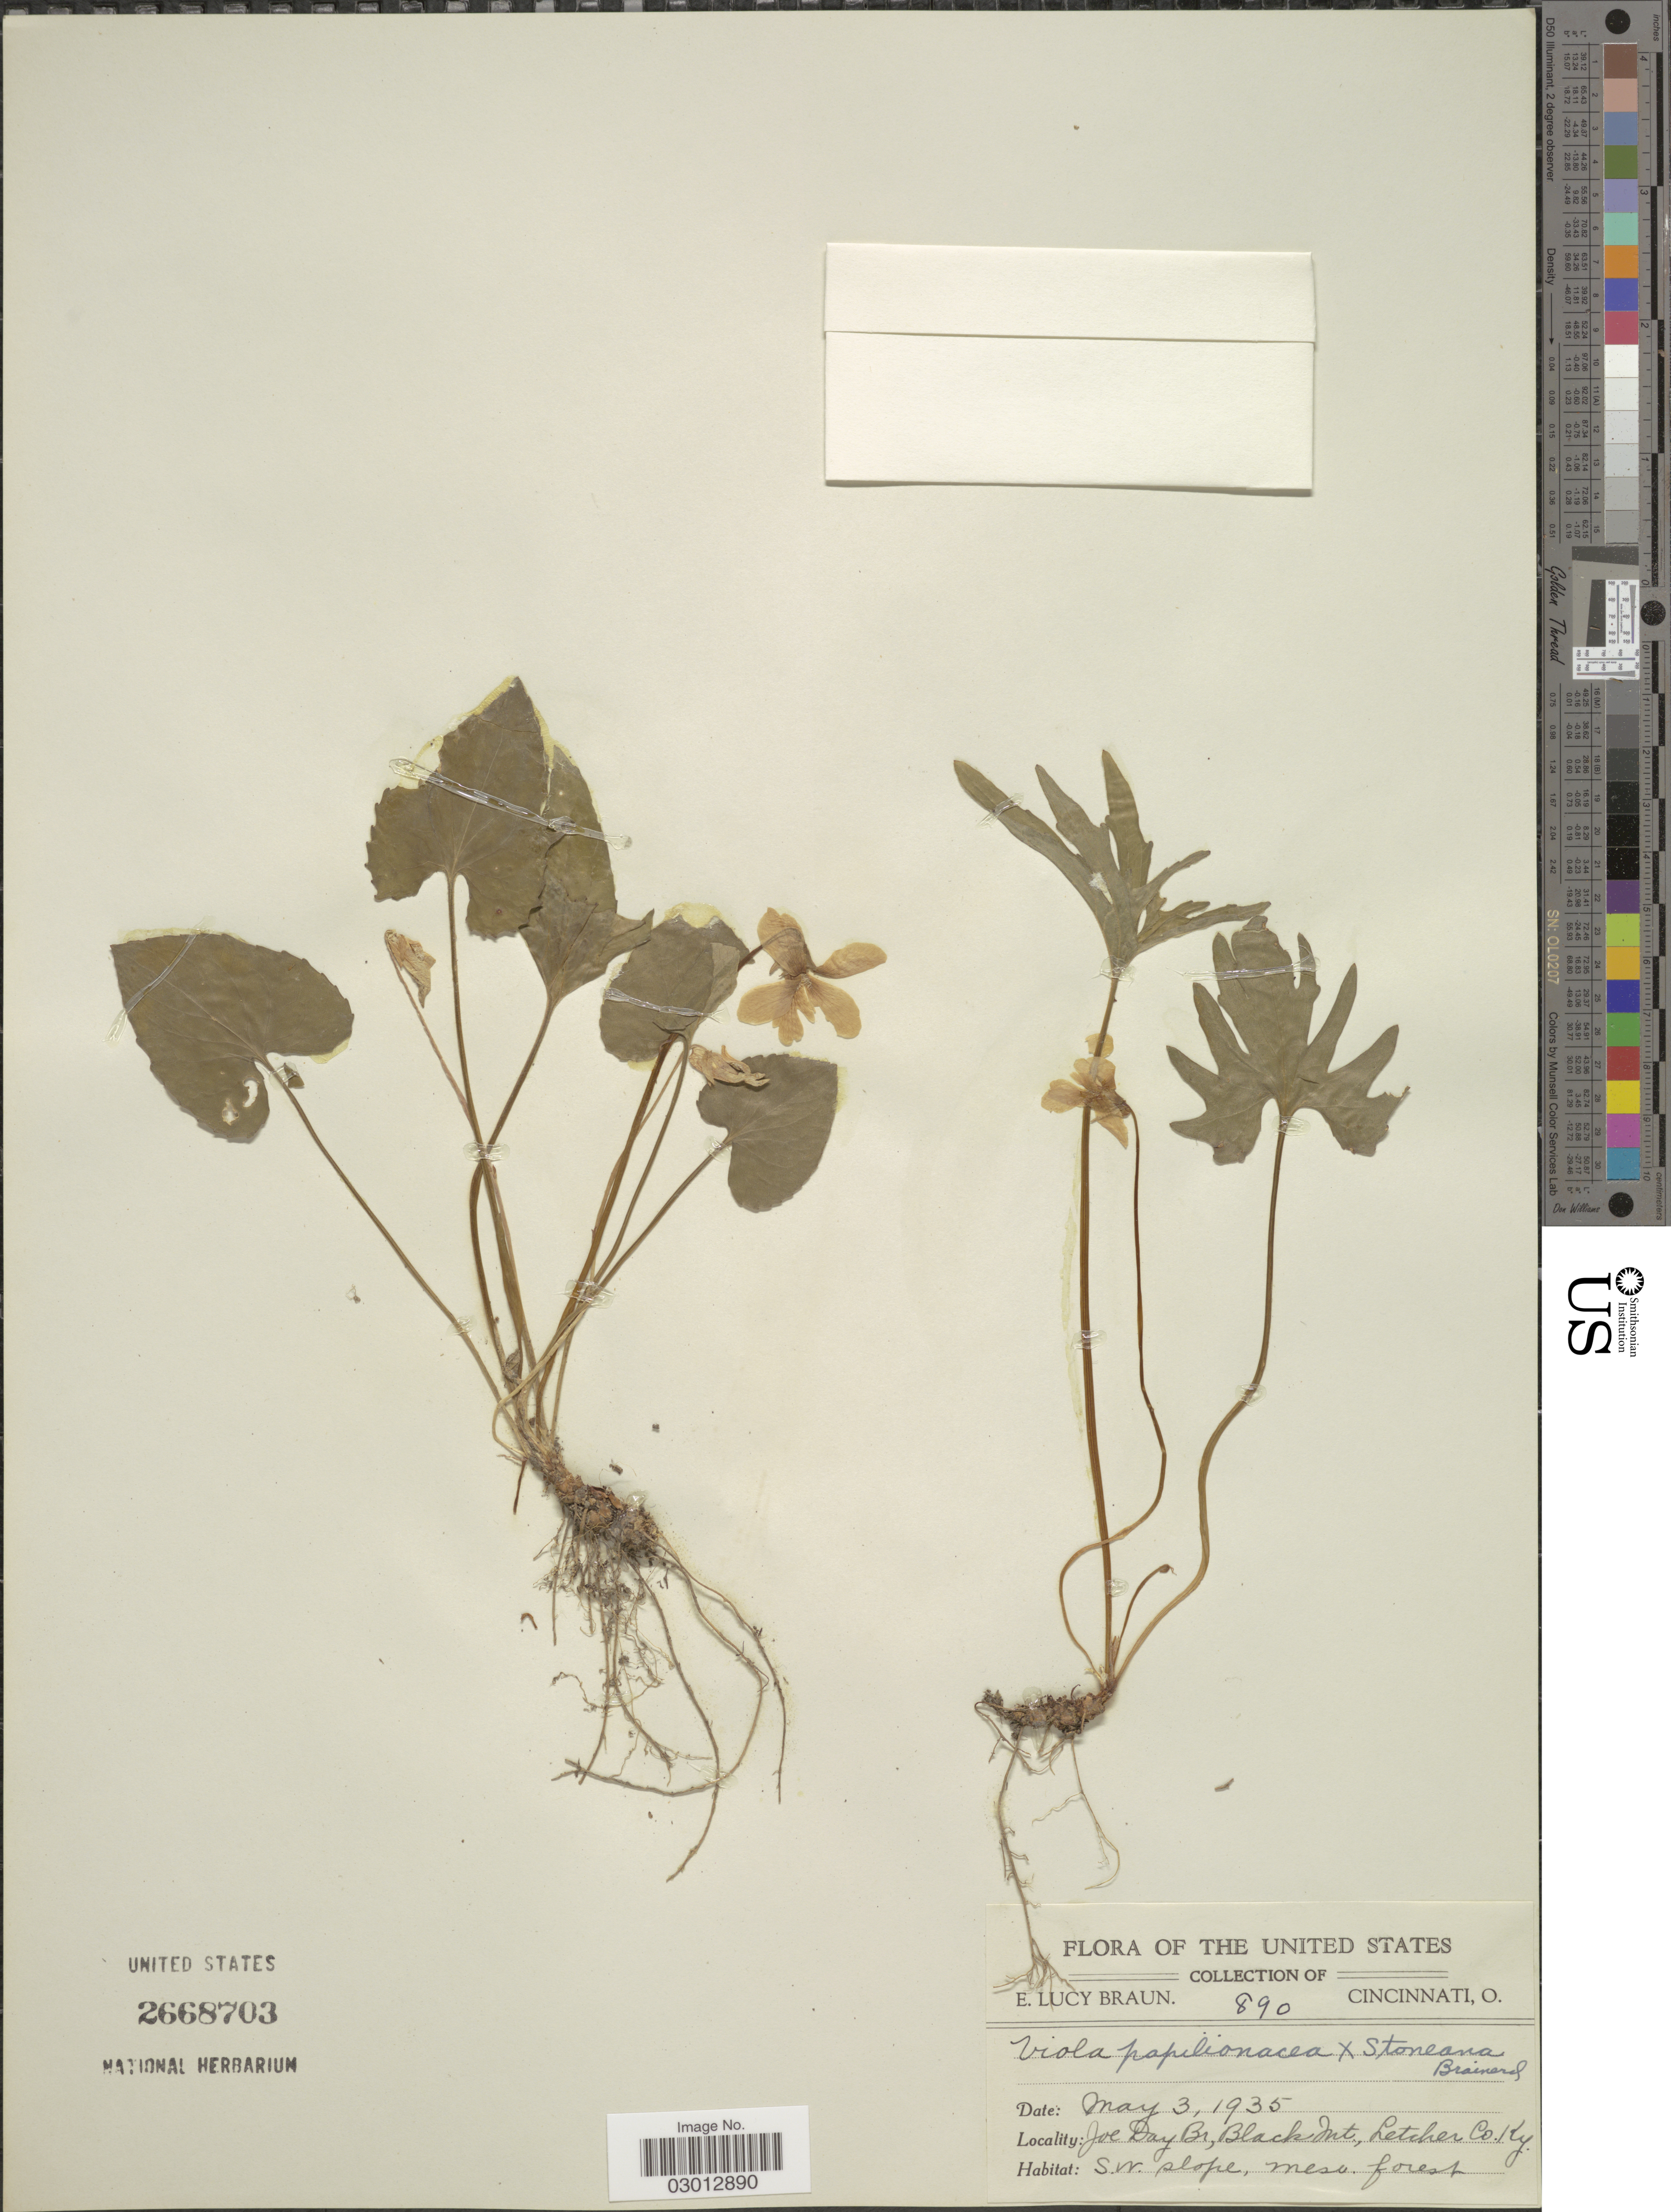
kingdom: Plantae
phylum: Tracheophyta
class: Magnoliopsida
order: Malpighiales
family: Violaceae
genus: Viola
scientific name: Viola papilionacea x V. stoneana House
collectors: E. L. Braun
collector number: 890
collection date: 1935-05-03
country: United States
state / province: Kentucky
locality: Joe Day Br, Black Mt., Letcher Co. Ky.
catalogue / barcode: US 2668703